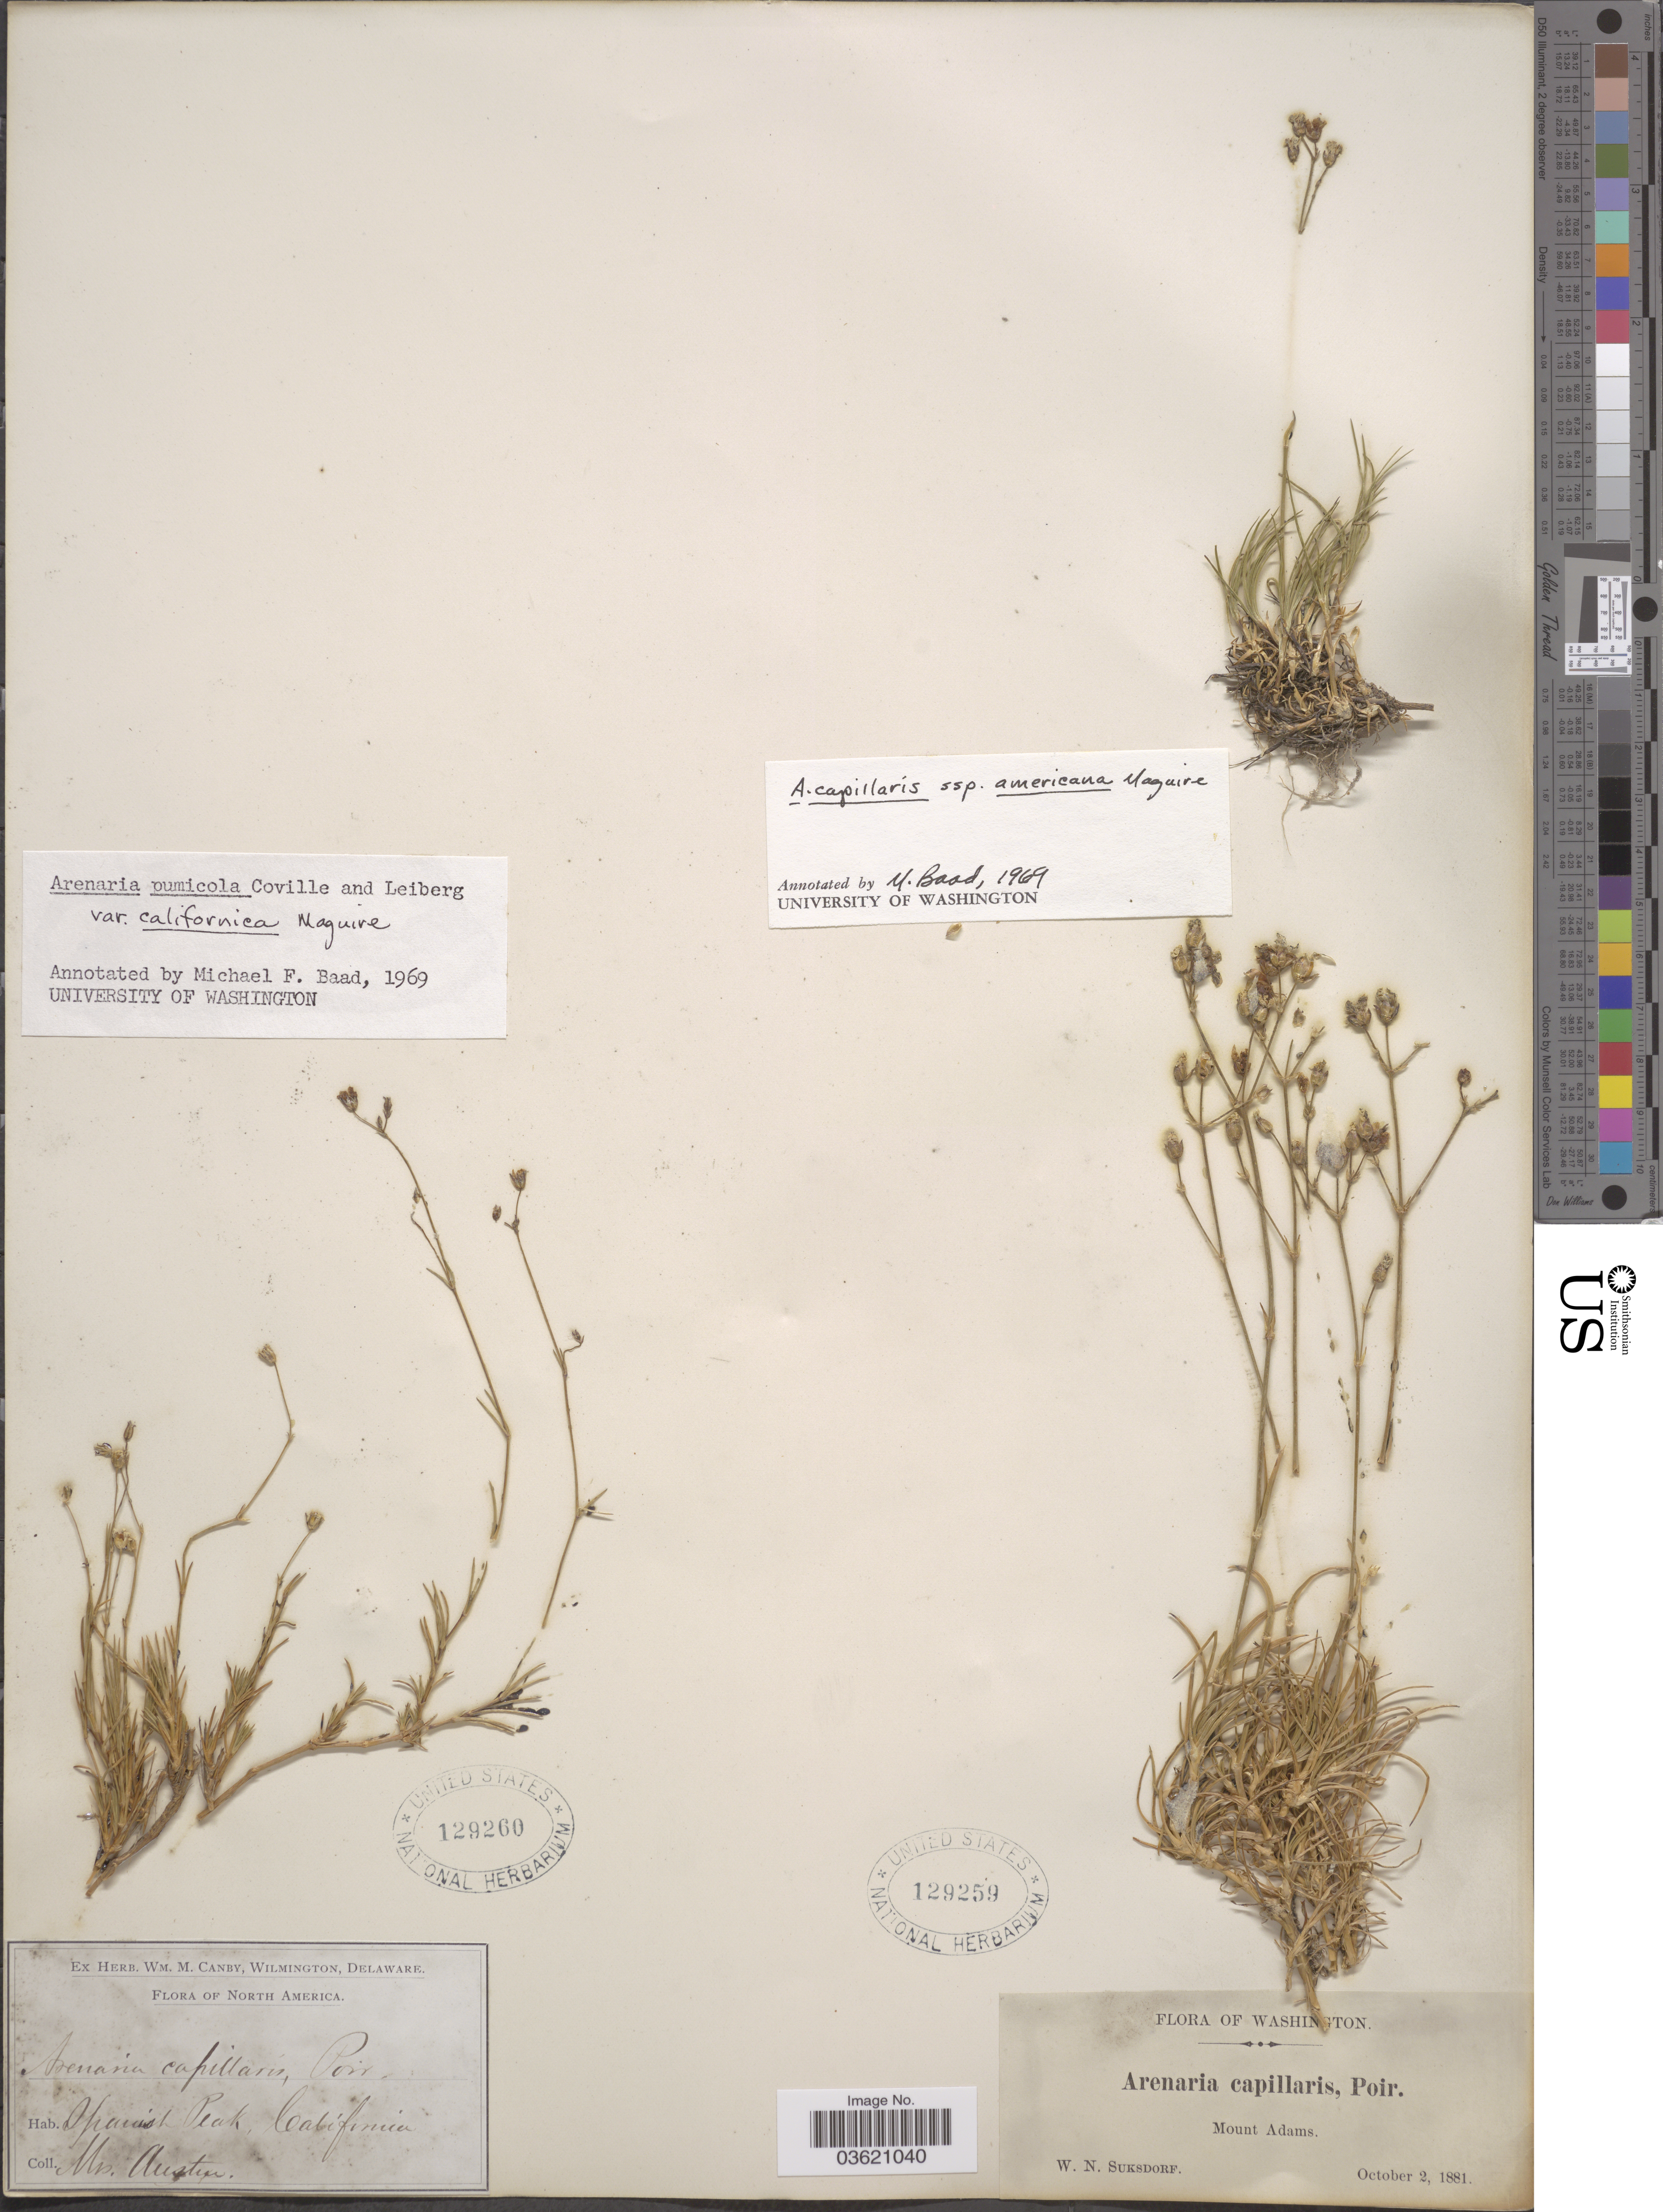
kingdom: Plantae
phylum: Tracheophyta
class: Magnoliopsida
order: Caryophyllales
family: Caryophyllaceae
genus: Eremogone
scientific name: Eremogone aculeata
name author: (S. Watson) Ikonn.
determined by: U.S. National Herbarium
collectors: W. N. Suksdorf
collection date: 1881-10-02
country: United States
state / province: Washington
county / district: Yakima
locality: Mount Adams.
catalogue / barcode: US 129259